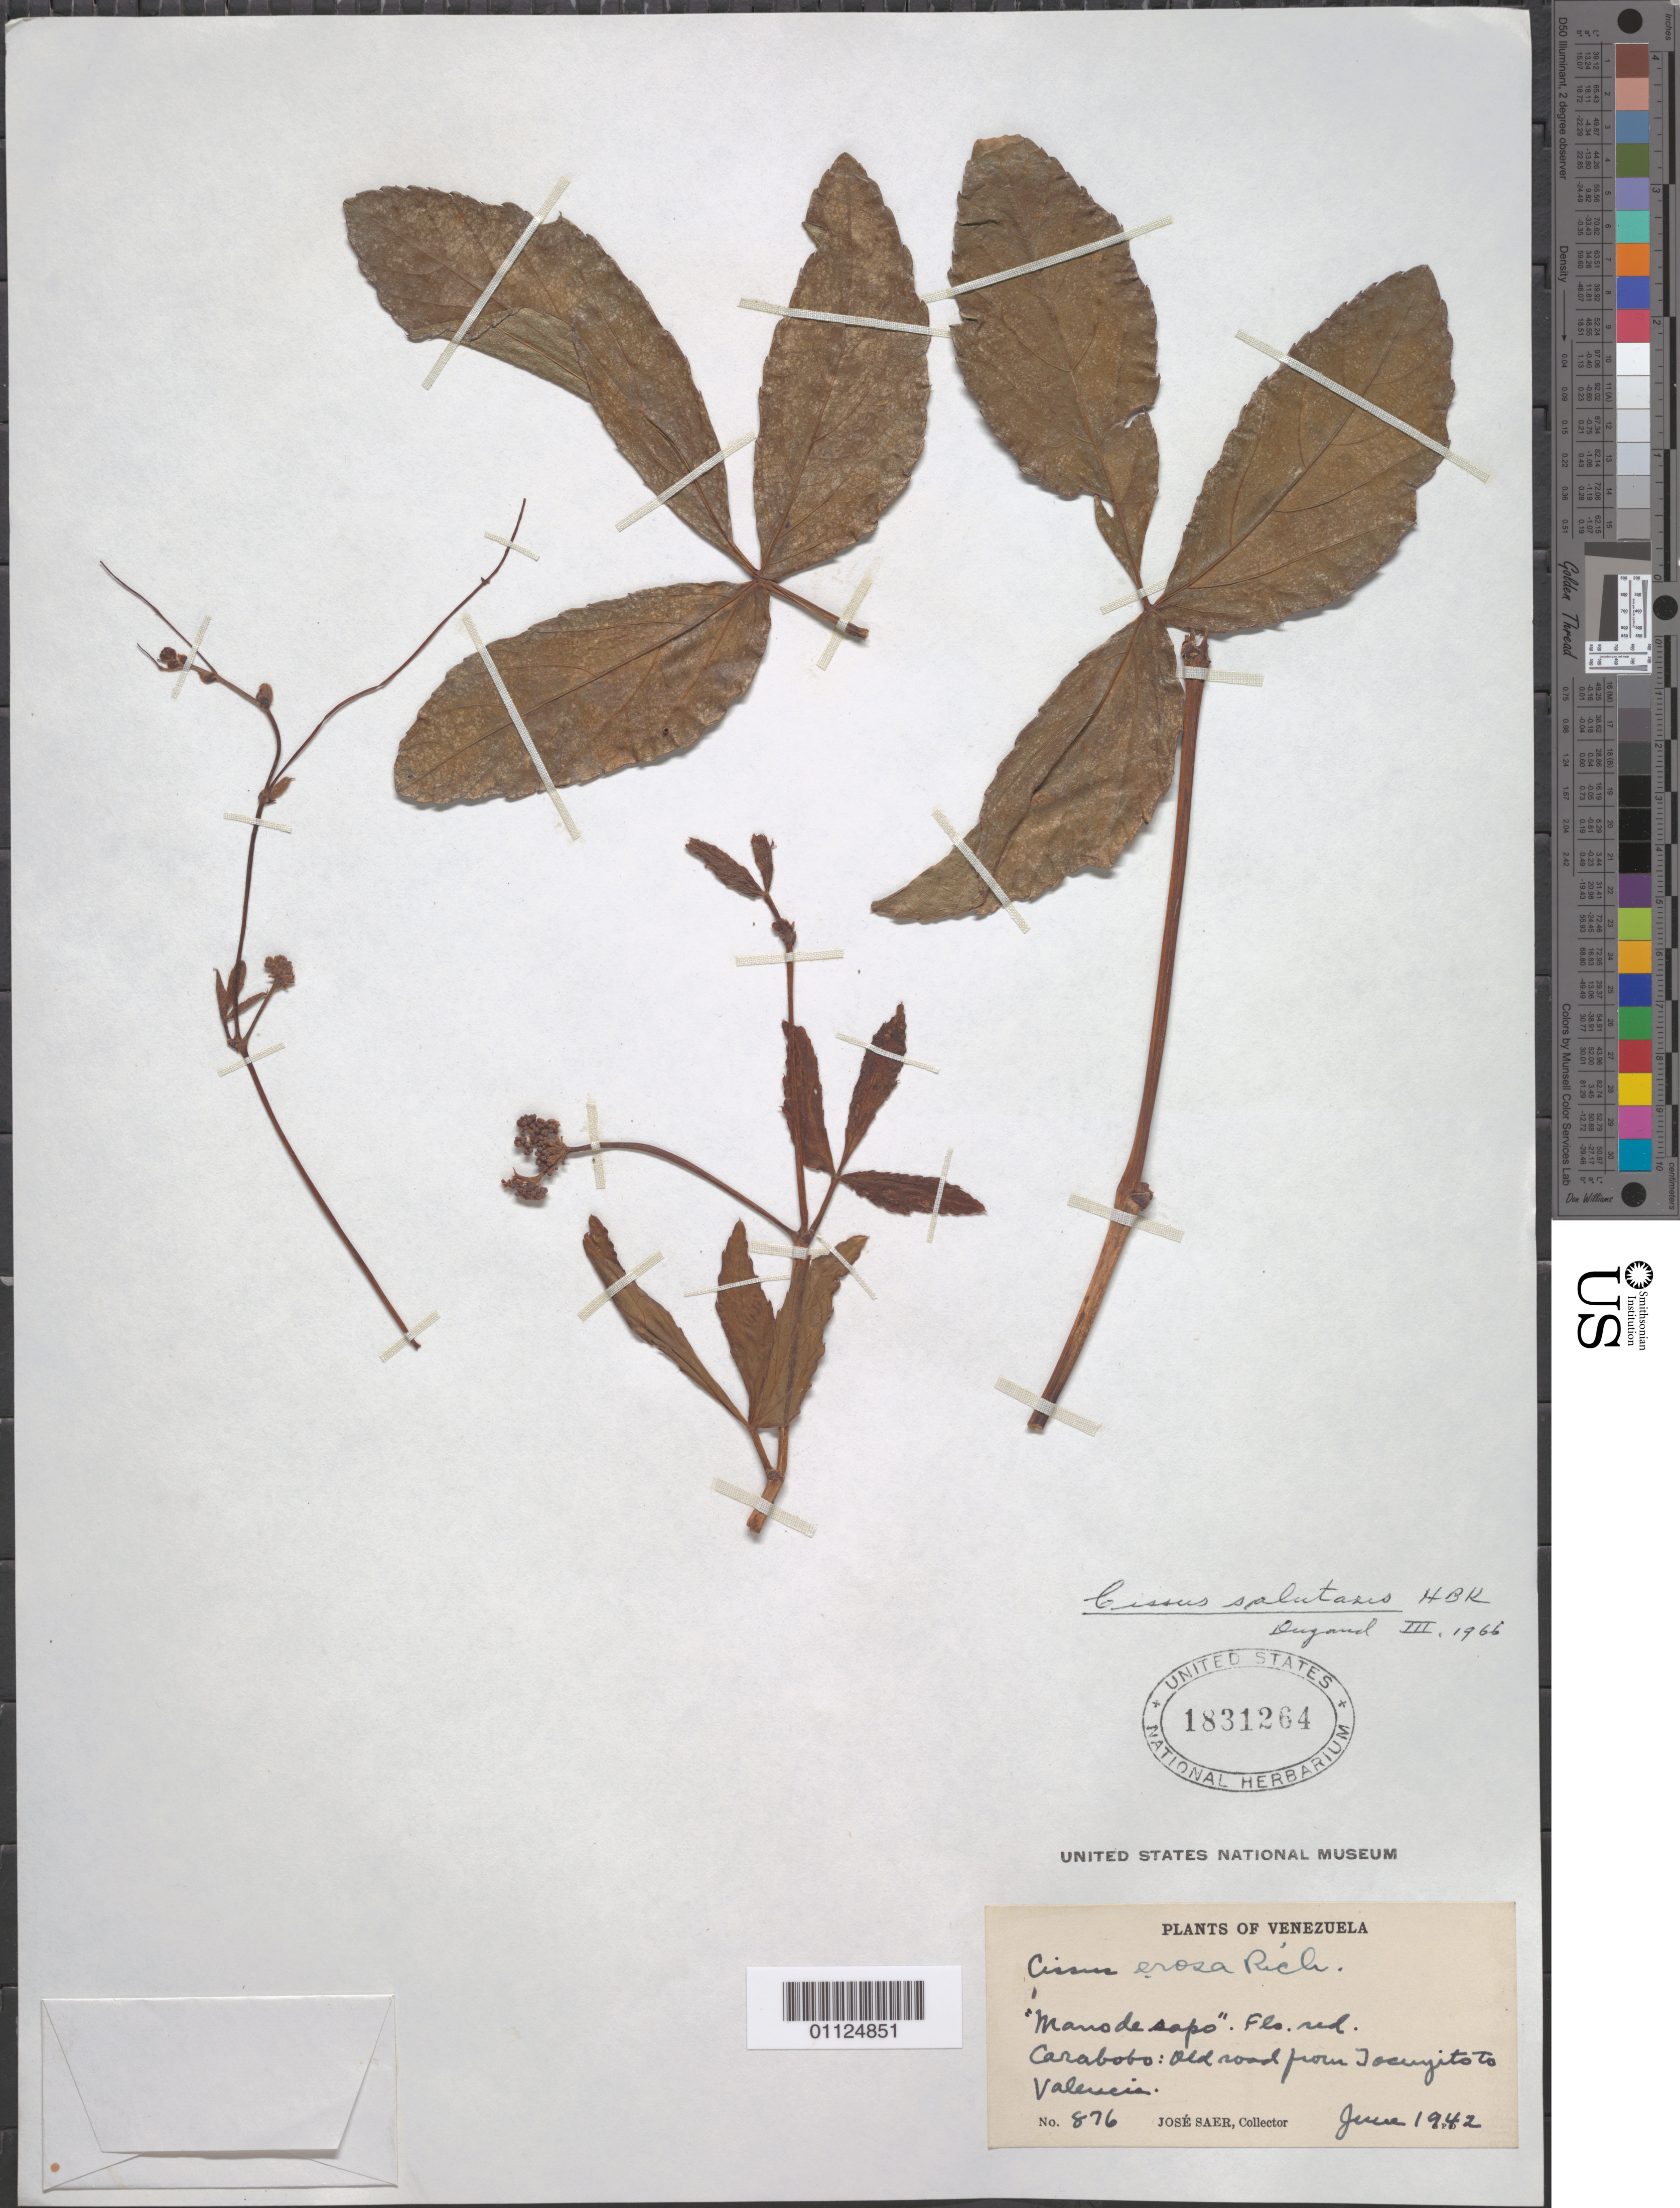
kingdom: Plantae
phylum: Tracheophyta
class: Magnoliopsida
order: Vitales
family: Vitaceae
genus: Cissus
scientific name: Cissus erosa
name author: Rich.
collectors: J. Saer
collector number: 876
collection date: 1942-06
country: Venezuela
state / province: Carabobo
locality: Olad road from Tocuyito to Valencia.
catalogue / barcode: US 1831264